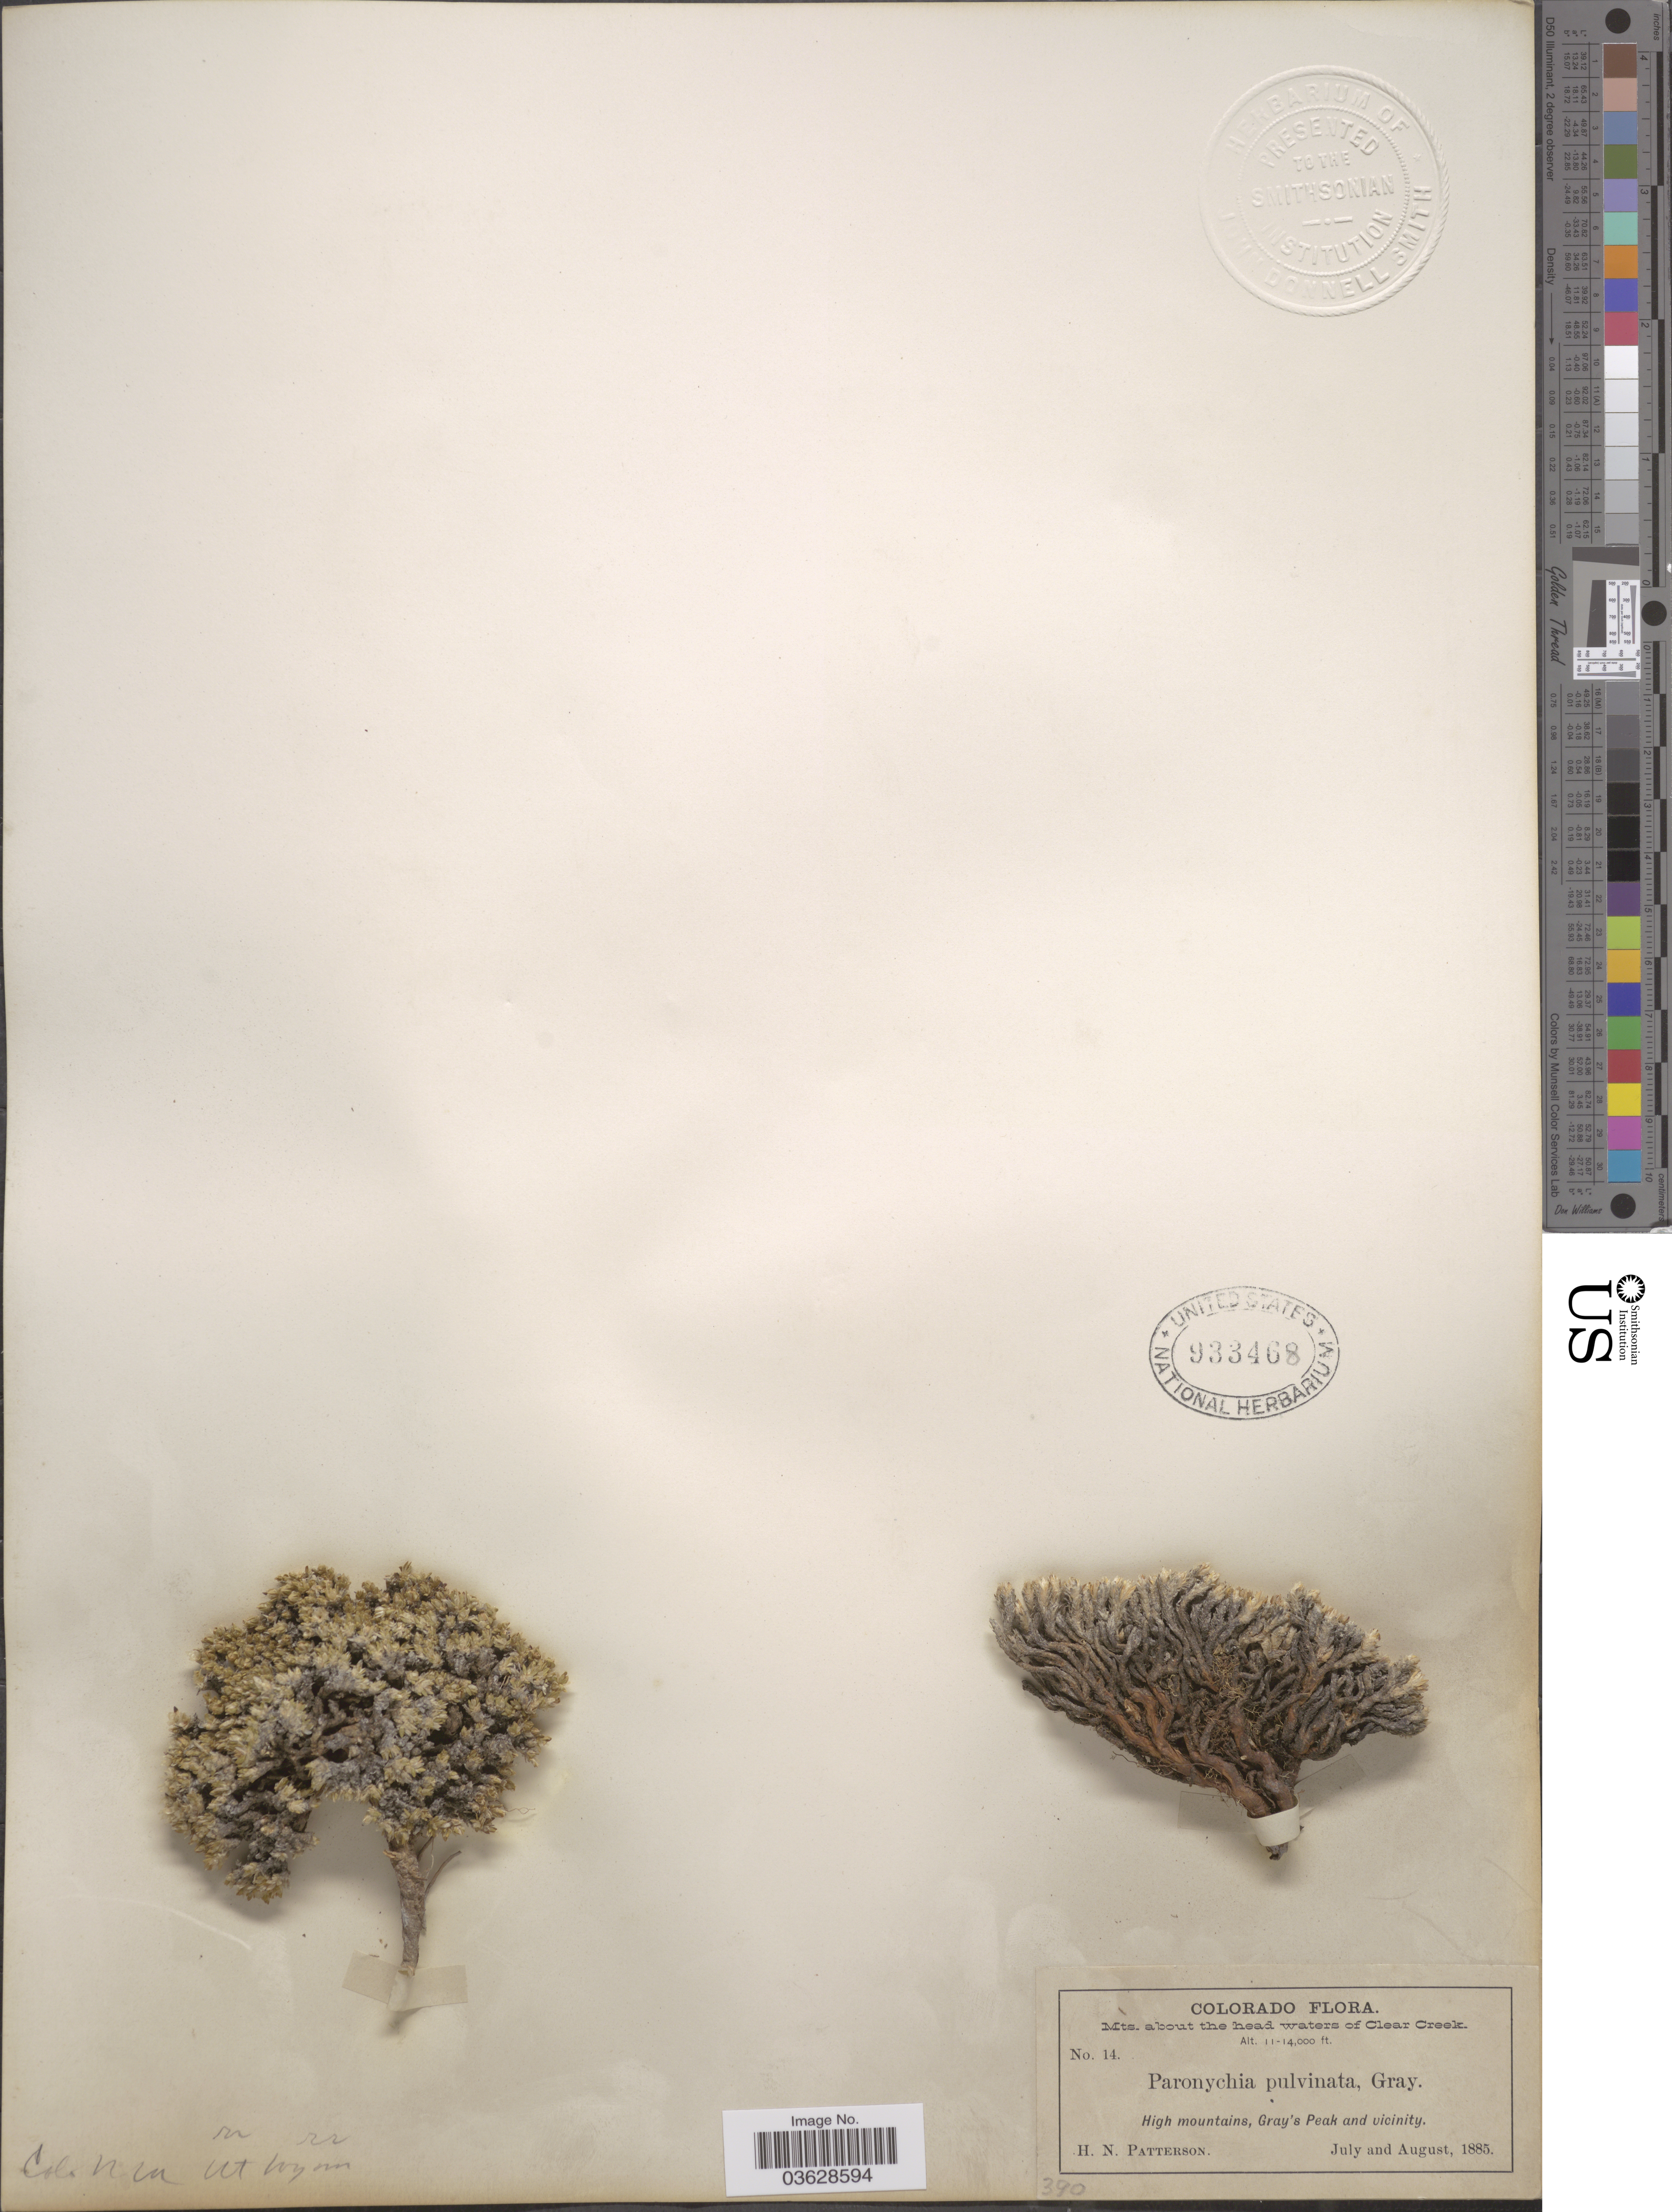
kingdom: Plantae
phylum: Tracheophyta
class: Magnoliopsida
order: Caryophyllales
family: Caryophyllaceae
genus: Paronychia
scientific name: Paronychia pulvinata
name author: A. Gray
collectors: H. N. Patterson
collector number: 14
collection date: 1885-07/1885-08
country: United States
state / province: Colorado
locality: Mts. about the head waters of Clear Creek. High mountains, Gray's Peak and vicinity.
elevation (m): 3353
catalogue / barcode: US 933468